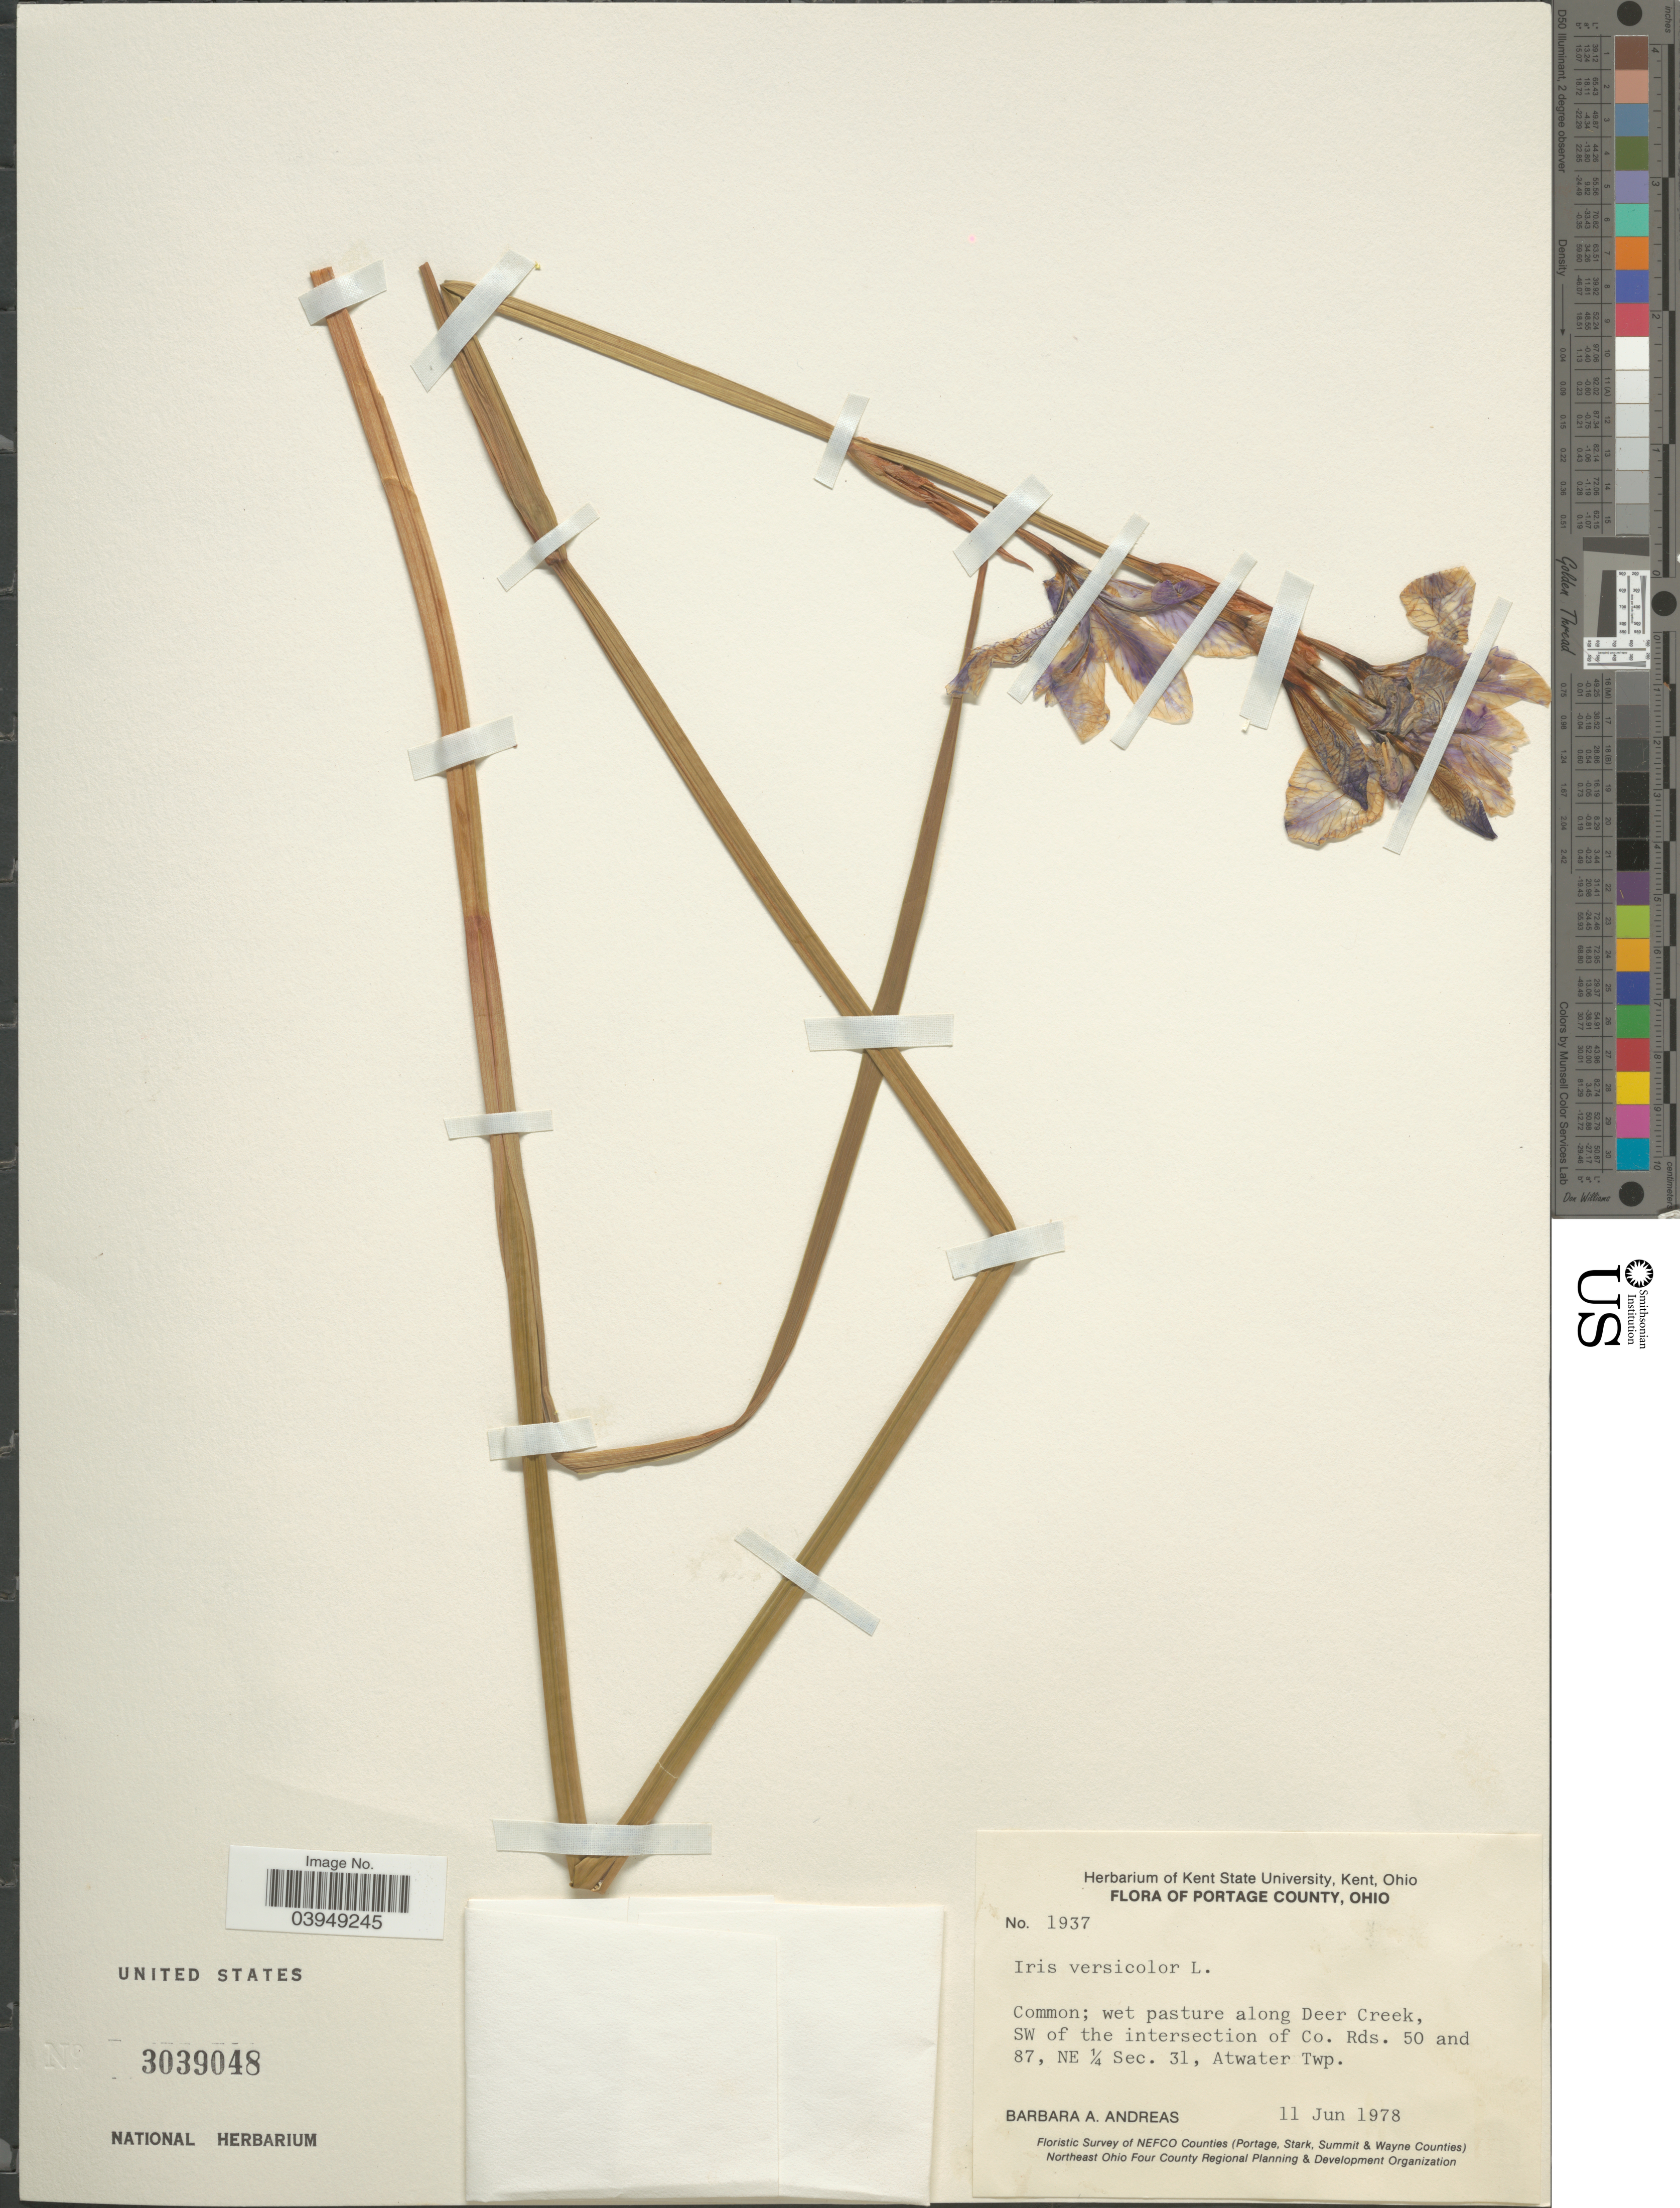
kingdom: Plantae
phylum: Tracheophyta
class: Liliopsida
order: Asparagales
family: Iridaceae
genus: Iris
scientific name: Iris versicolor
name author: L.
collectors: B. A. Andreas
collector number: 1937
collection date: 1978-06-11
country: United States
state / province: Ohio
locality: Portage County. Wet pasture along Deer Creek, SW of the intersection of Co. Rds. 50 and 87, NE ¼ Sec. 31, Atwater Twp.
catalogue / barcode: US 3039048